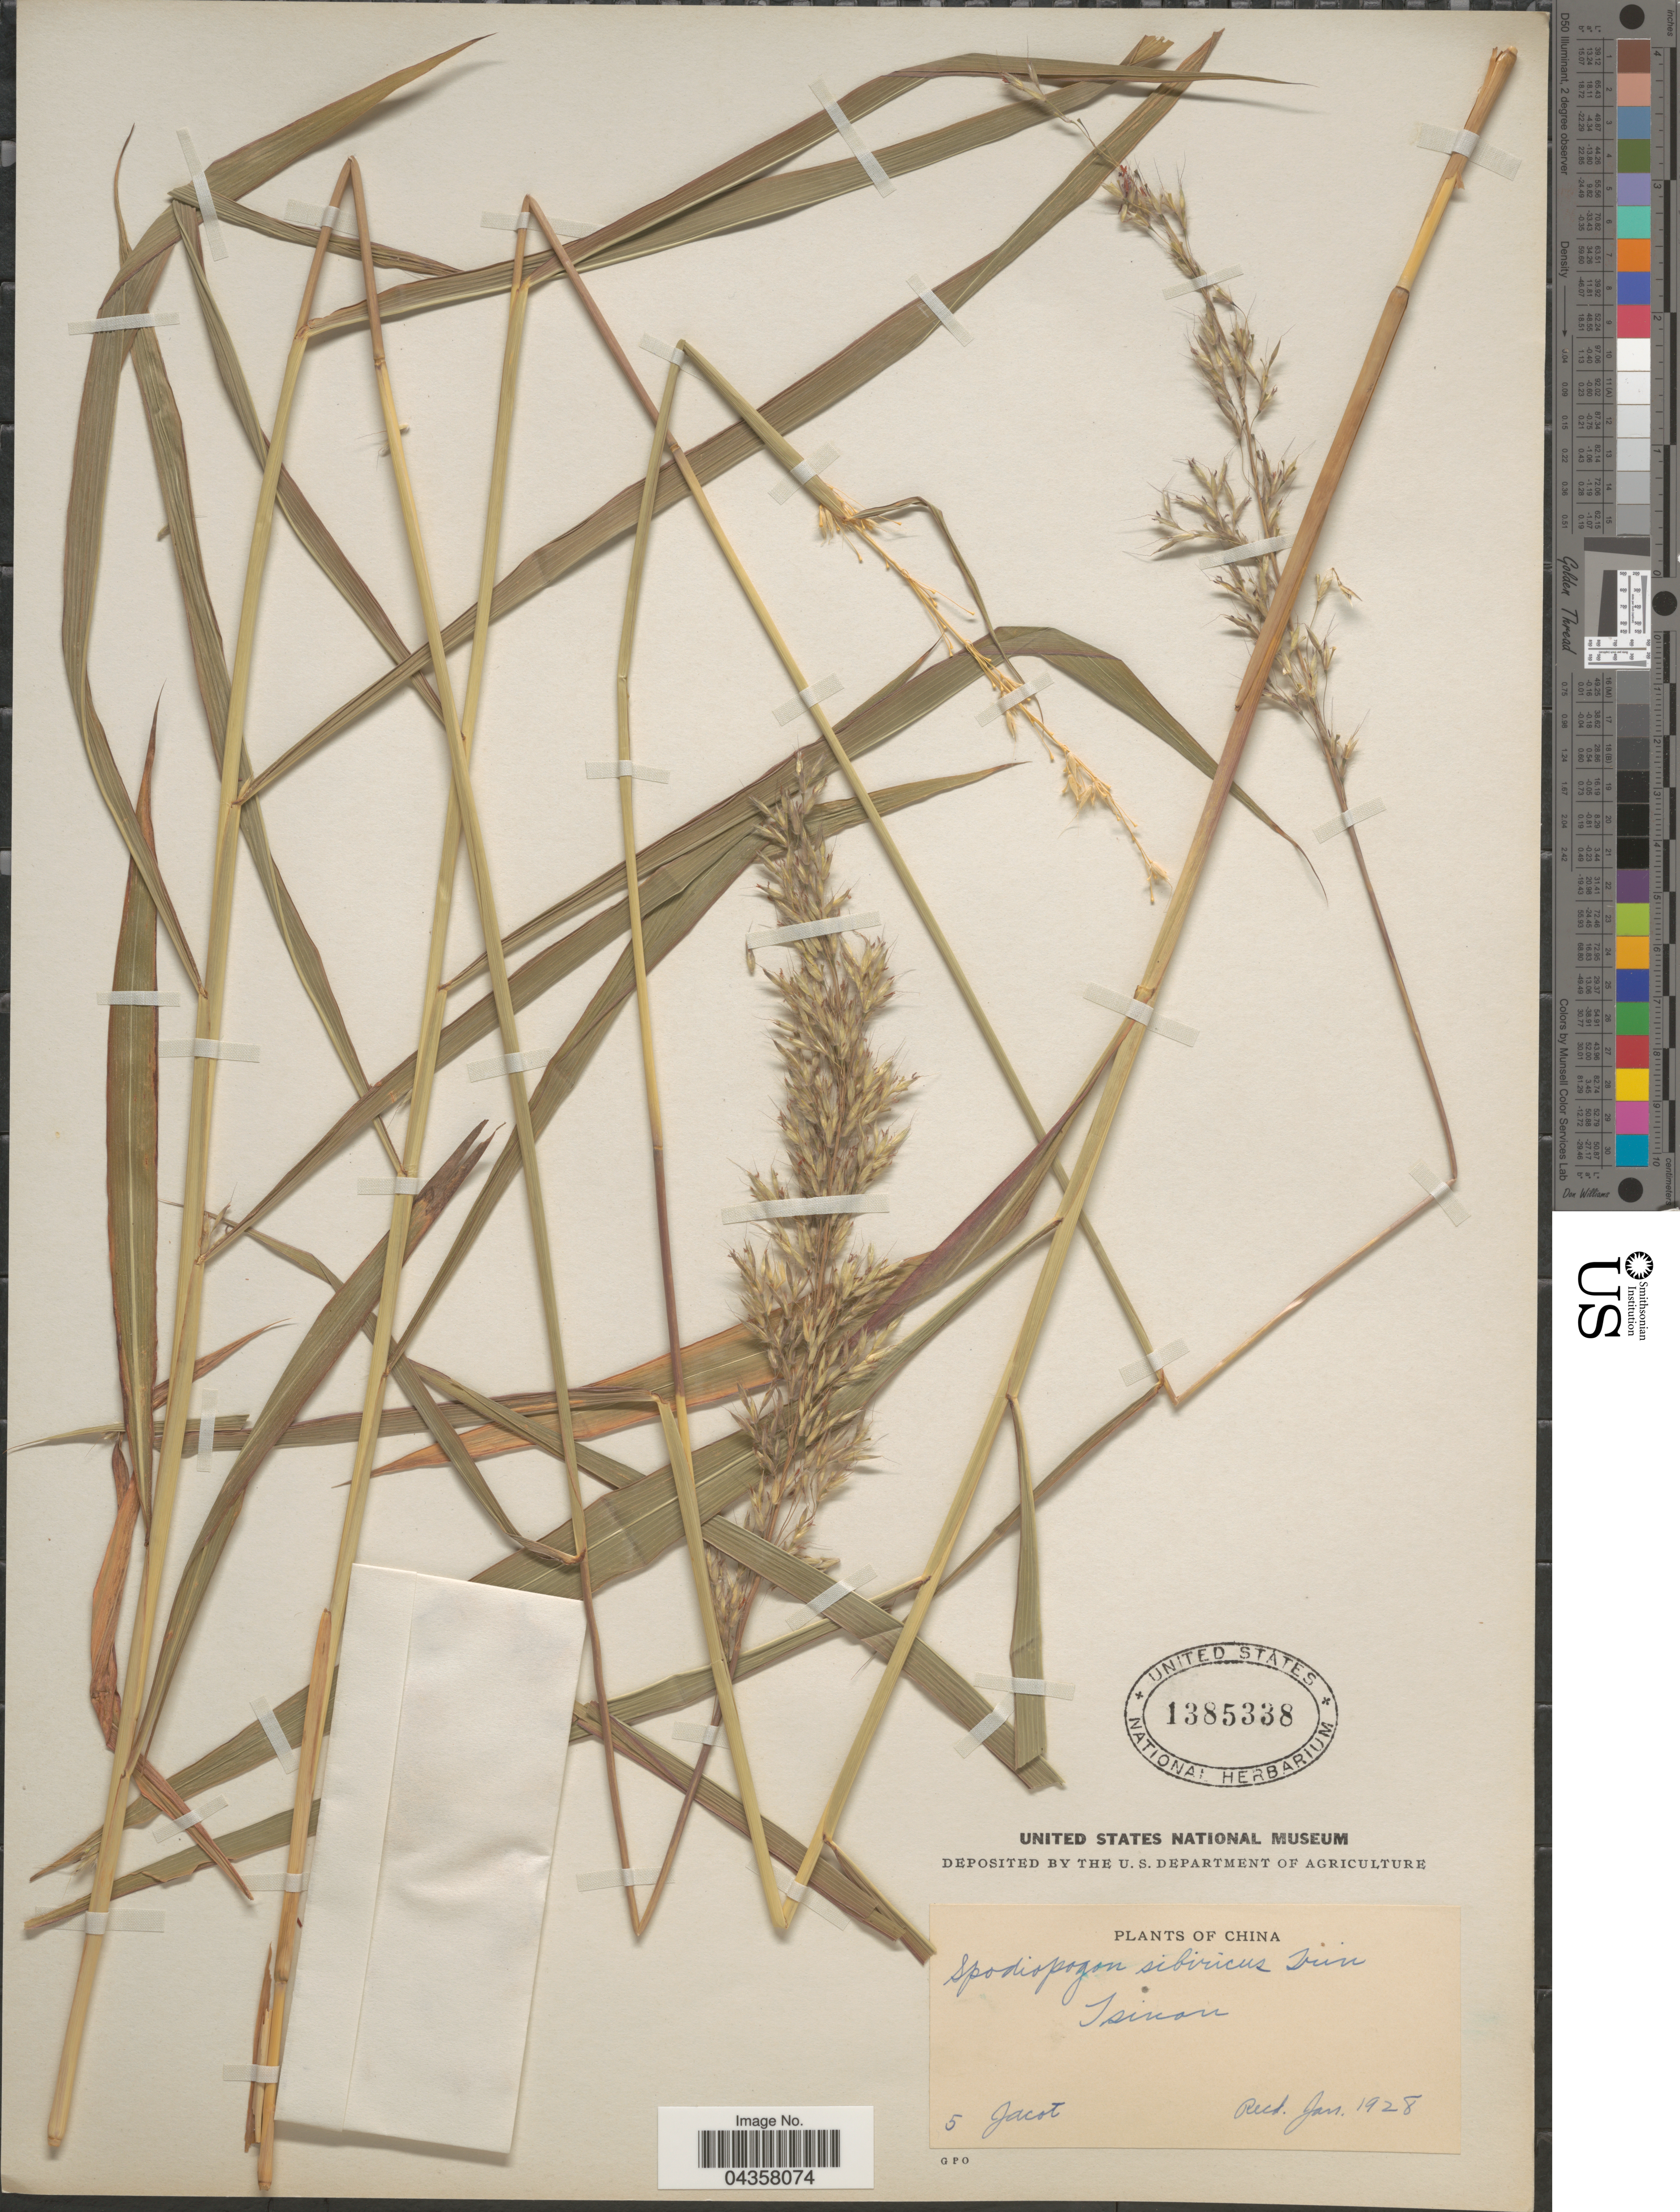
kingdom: Plantae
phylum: Tracheophyta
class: Liliopsida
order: Poales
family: Poaceae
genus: Spodiopogon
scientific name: Spodiopogon sibiricus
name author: Trin.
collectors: Jacot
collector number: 5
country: China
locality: Tsinan.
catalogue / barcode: US 1385338